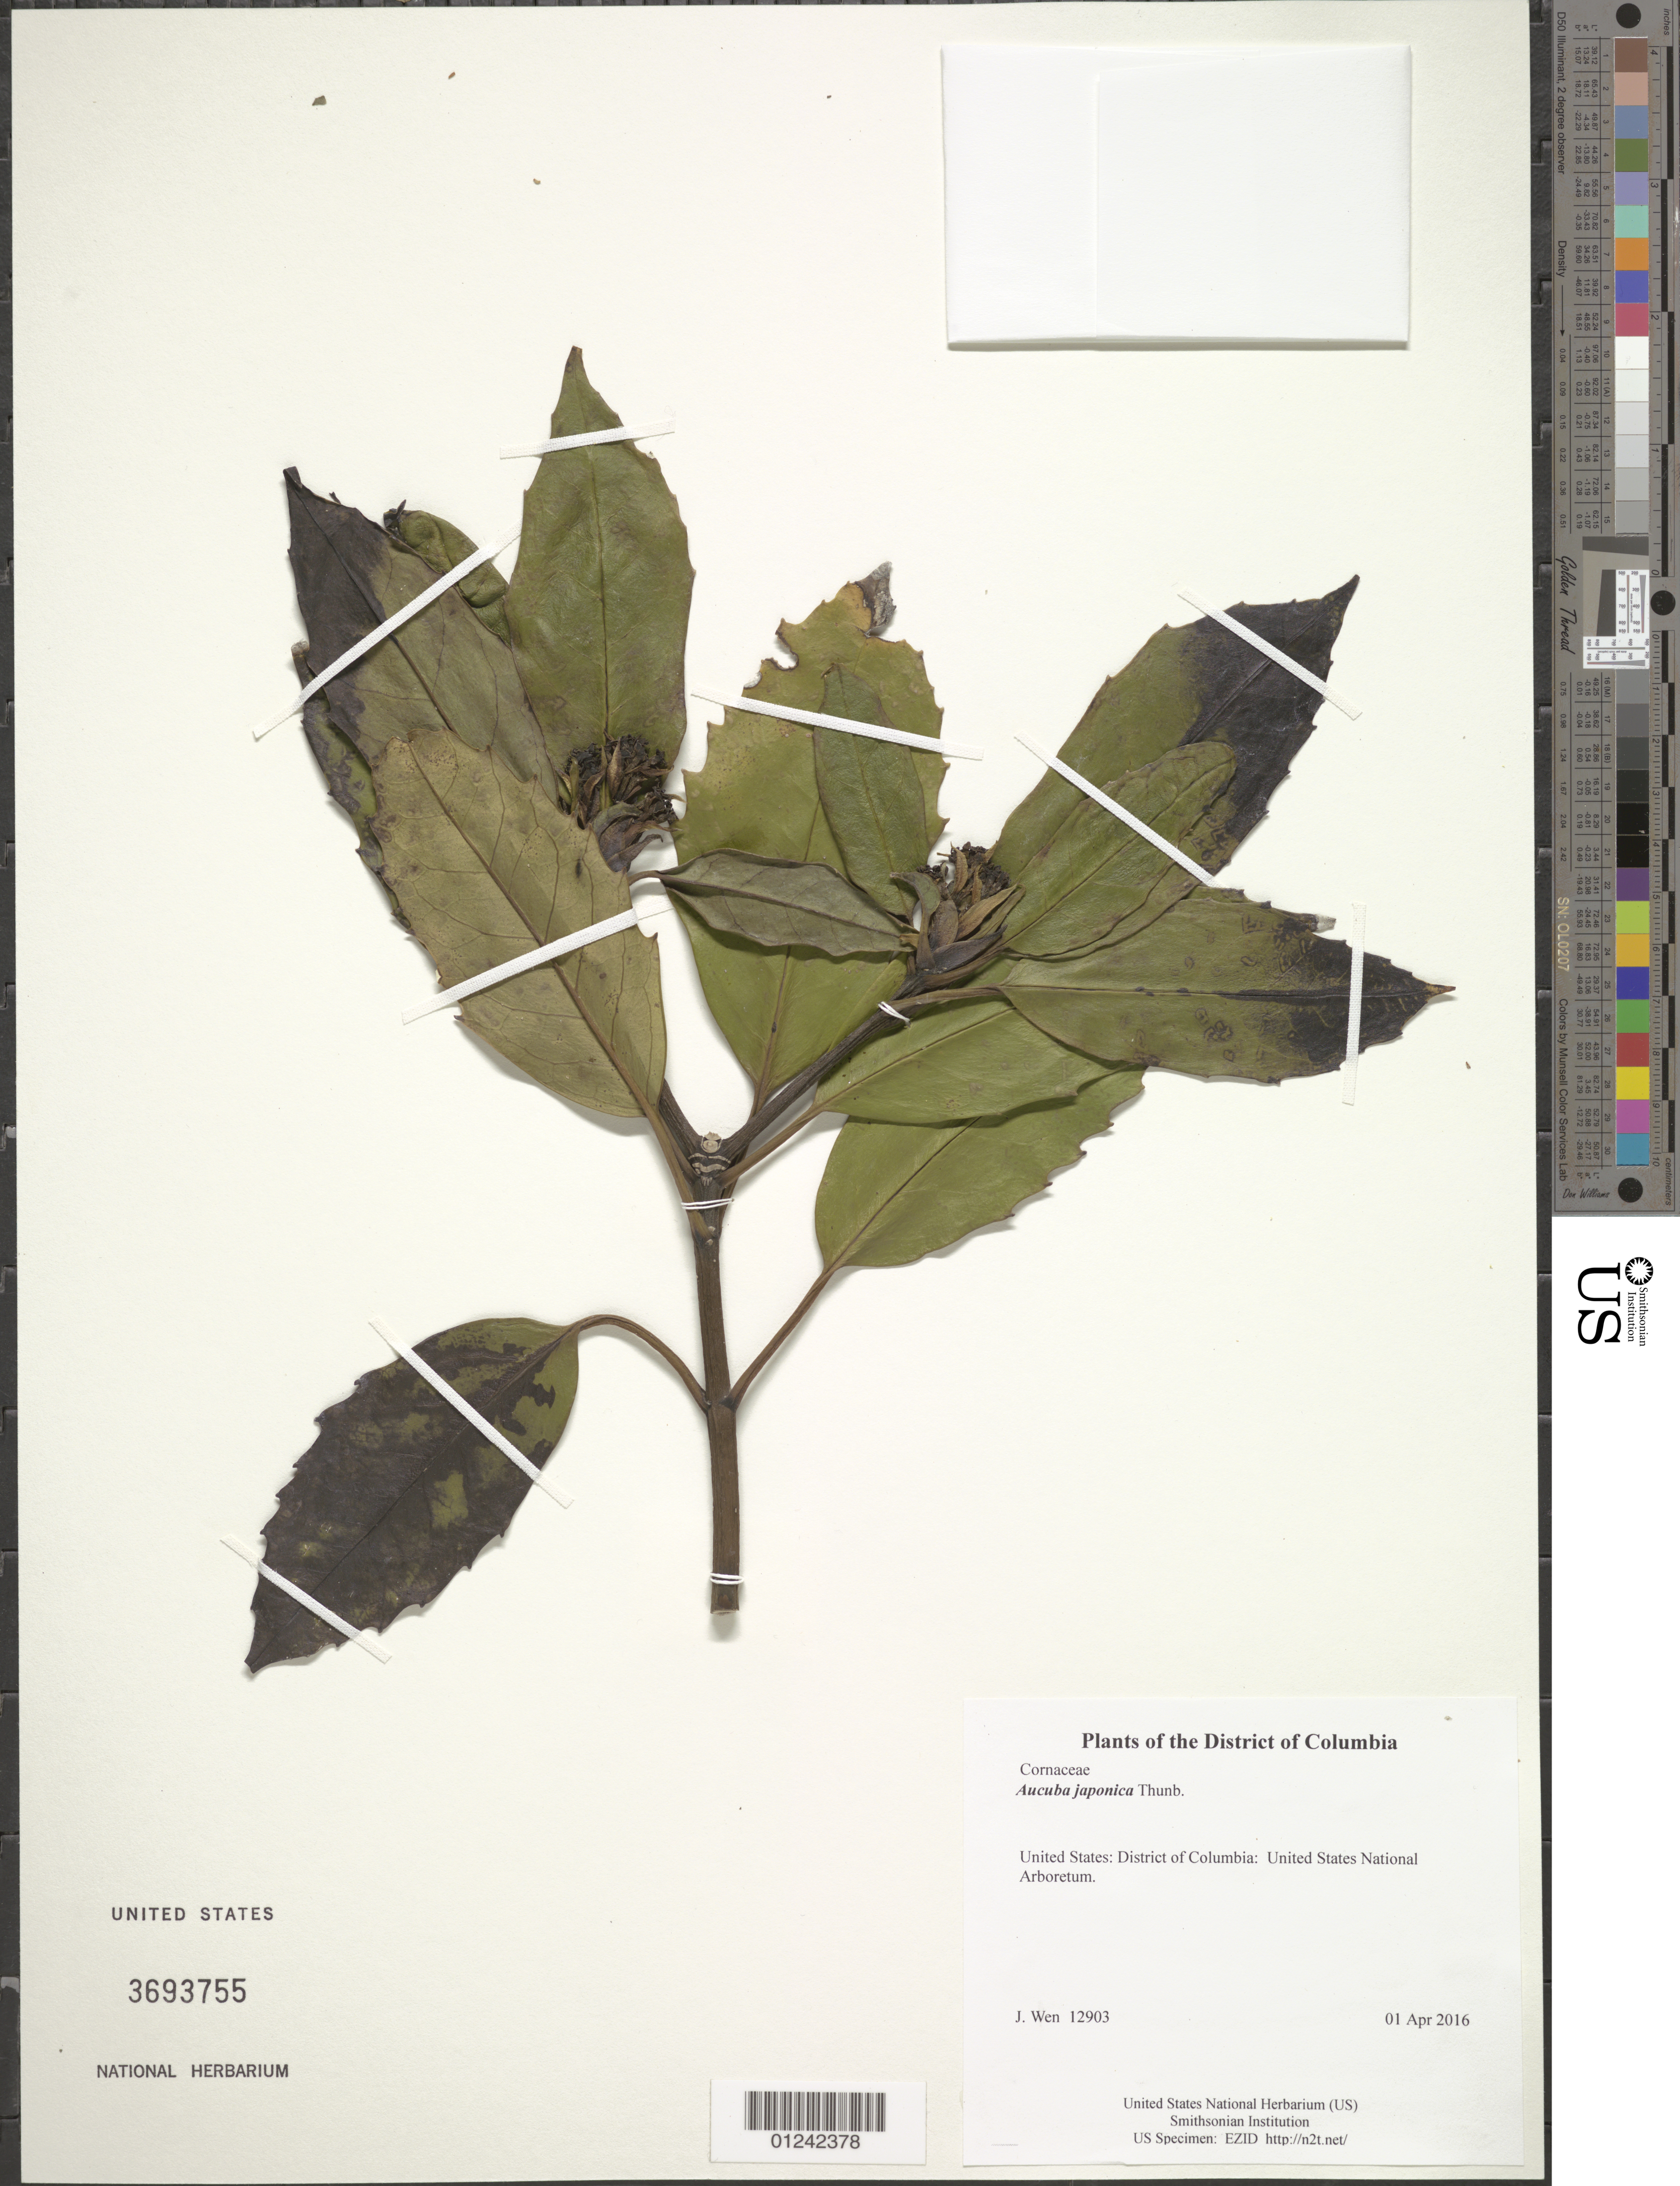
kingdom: Plantae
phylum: Tracheophyta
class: Magnoliopsida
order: Garryales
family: Garryaceae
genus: Aucuba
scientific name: Aucuba japonica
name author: Thunb.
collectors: J. Wen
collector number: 12903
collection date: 2016-04-01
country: United States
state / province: District of Columbia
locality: United States National Arboretum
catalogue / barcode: US 3693755